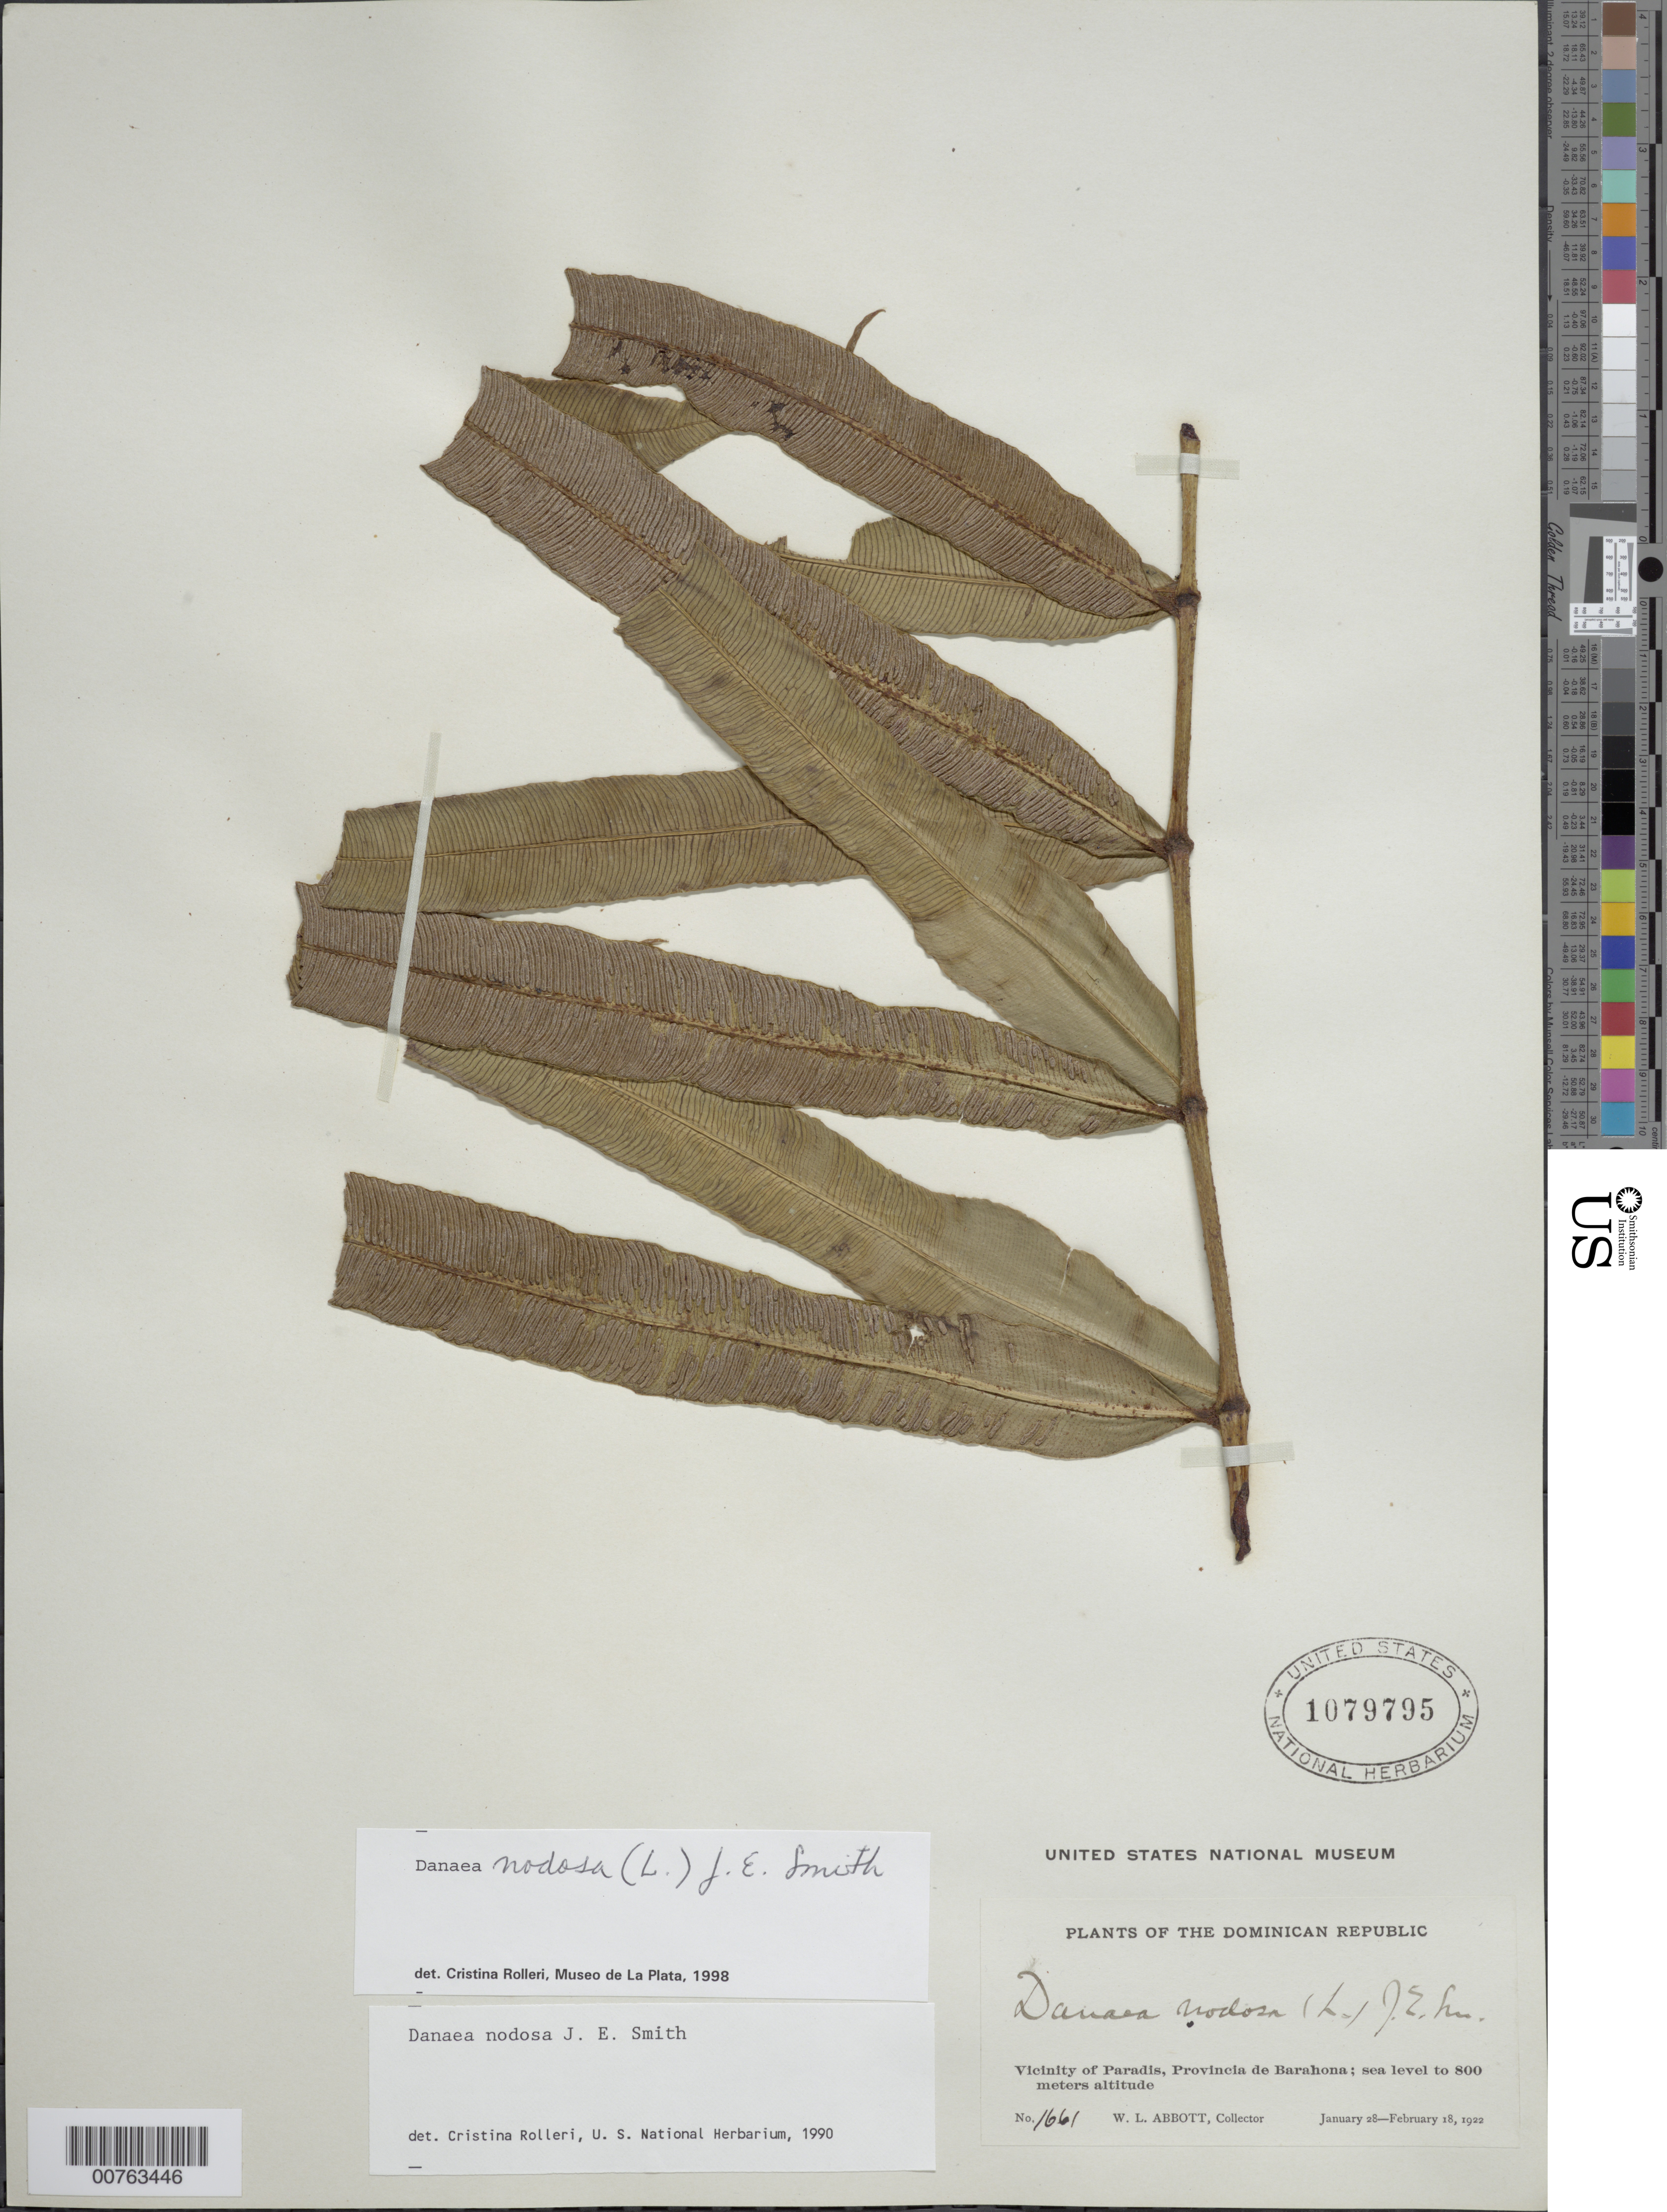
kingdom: Plantae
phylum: Tracheophyta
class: Polypodiopsida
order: Marattiales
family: Marattiaceae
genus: Danaea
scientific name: Danaea nodosa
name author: (L.) Sm.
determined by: Rolleri, Cristina H.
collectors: W. L. Abbott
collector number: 1661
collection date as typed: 28 Feb 1922 18 Feb 1922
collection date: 1922-02-18/1922-02-28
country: Dominican Republic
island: Hispaniola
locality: Vicinity of Paradis, Provincia de Barahona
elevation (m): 0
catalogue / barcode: US 1079795